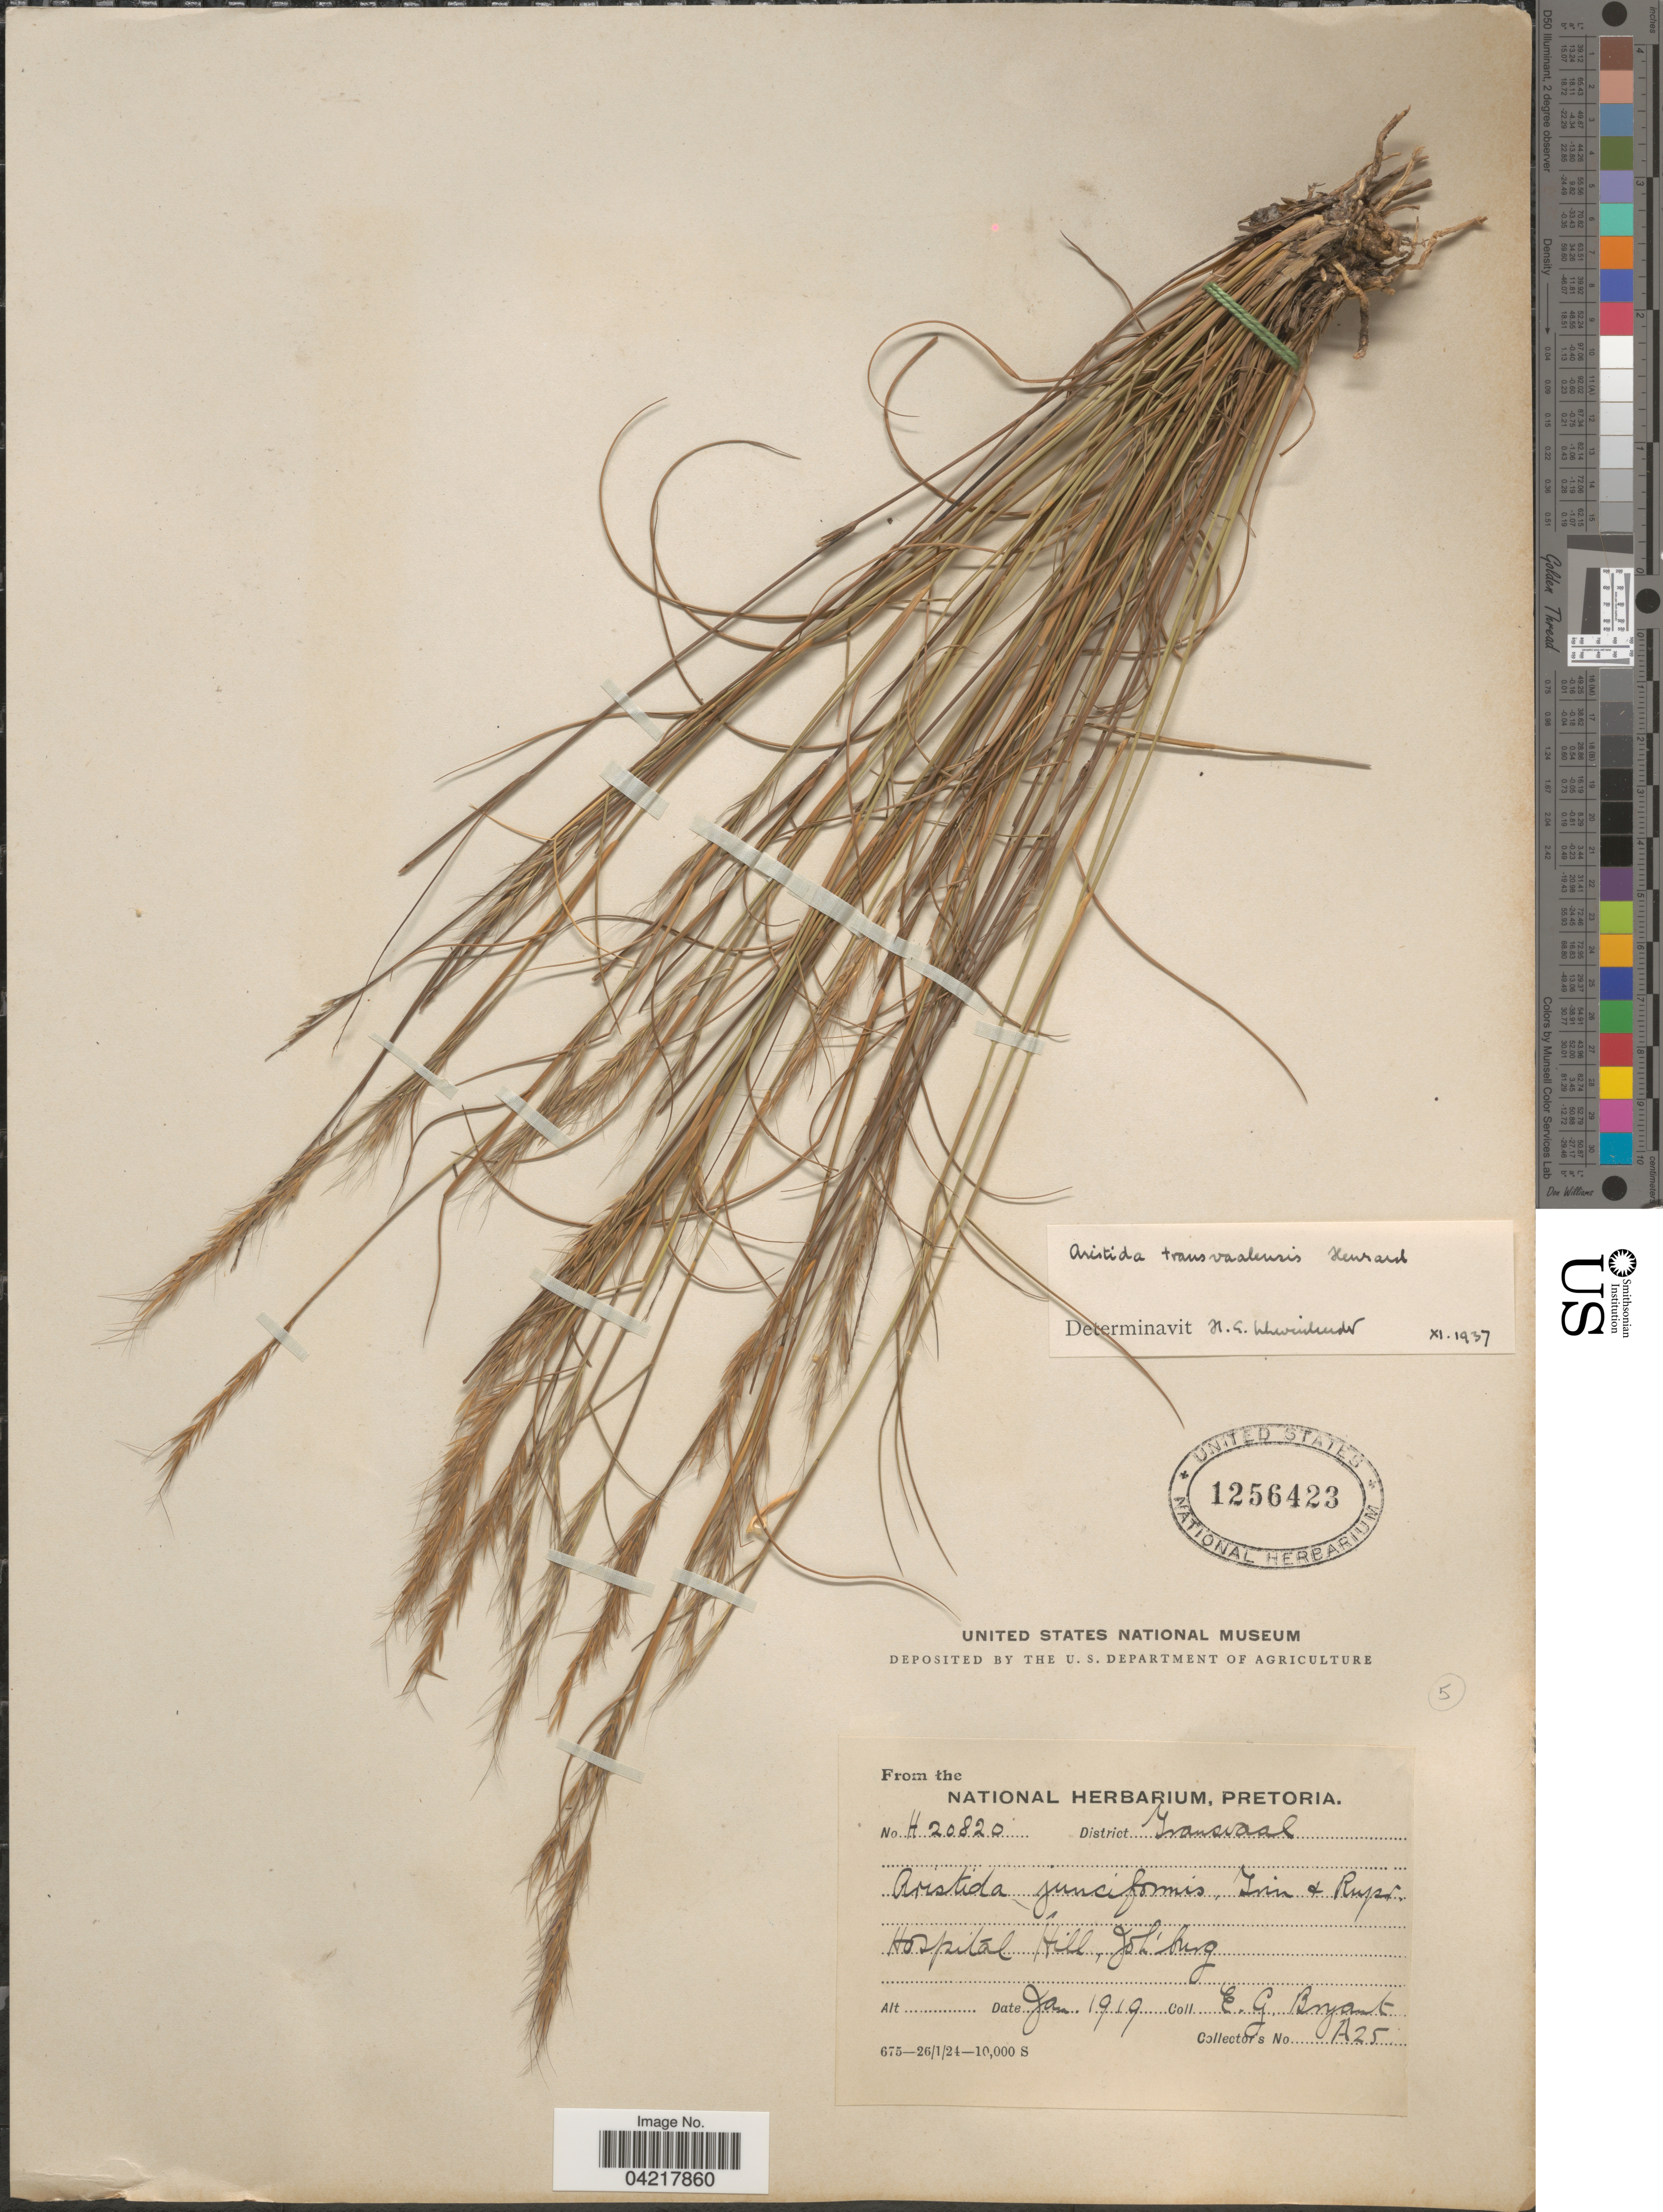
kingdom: Plantae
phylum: Tracheophyta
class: Liliopsida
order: Poales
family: Poaceae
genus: Aristida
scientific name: Aristida transvaalensis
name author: Henr.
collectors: E. Bryant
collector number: A25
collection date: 1919-01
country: South Africa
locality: District Transvaal. Hospital Hill Joh'burg.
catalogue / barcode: US 1256423